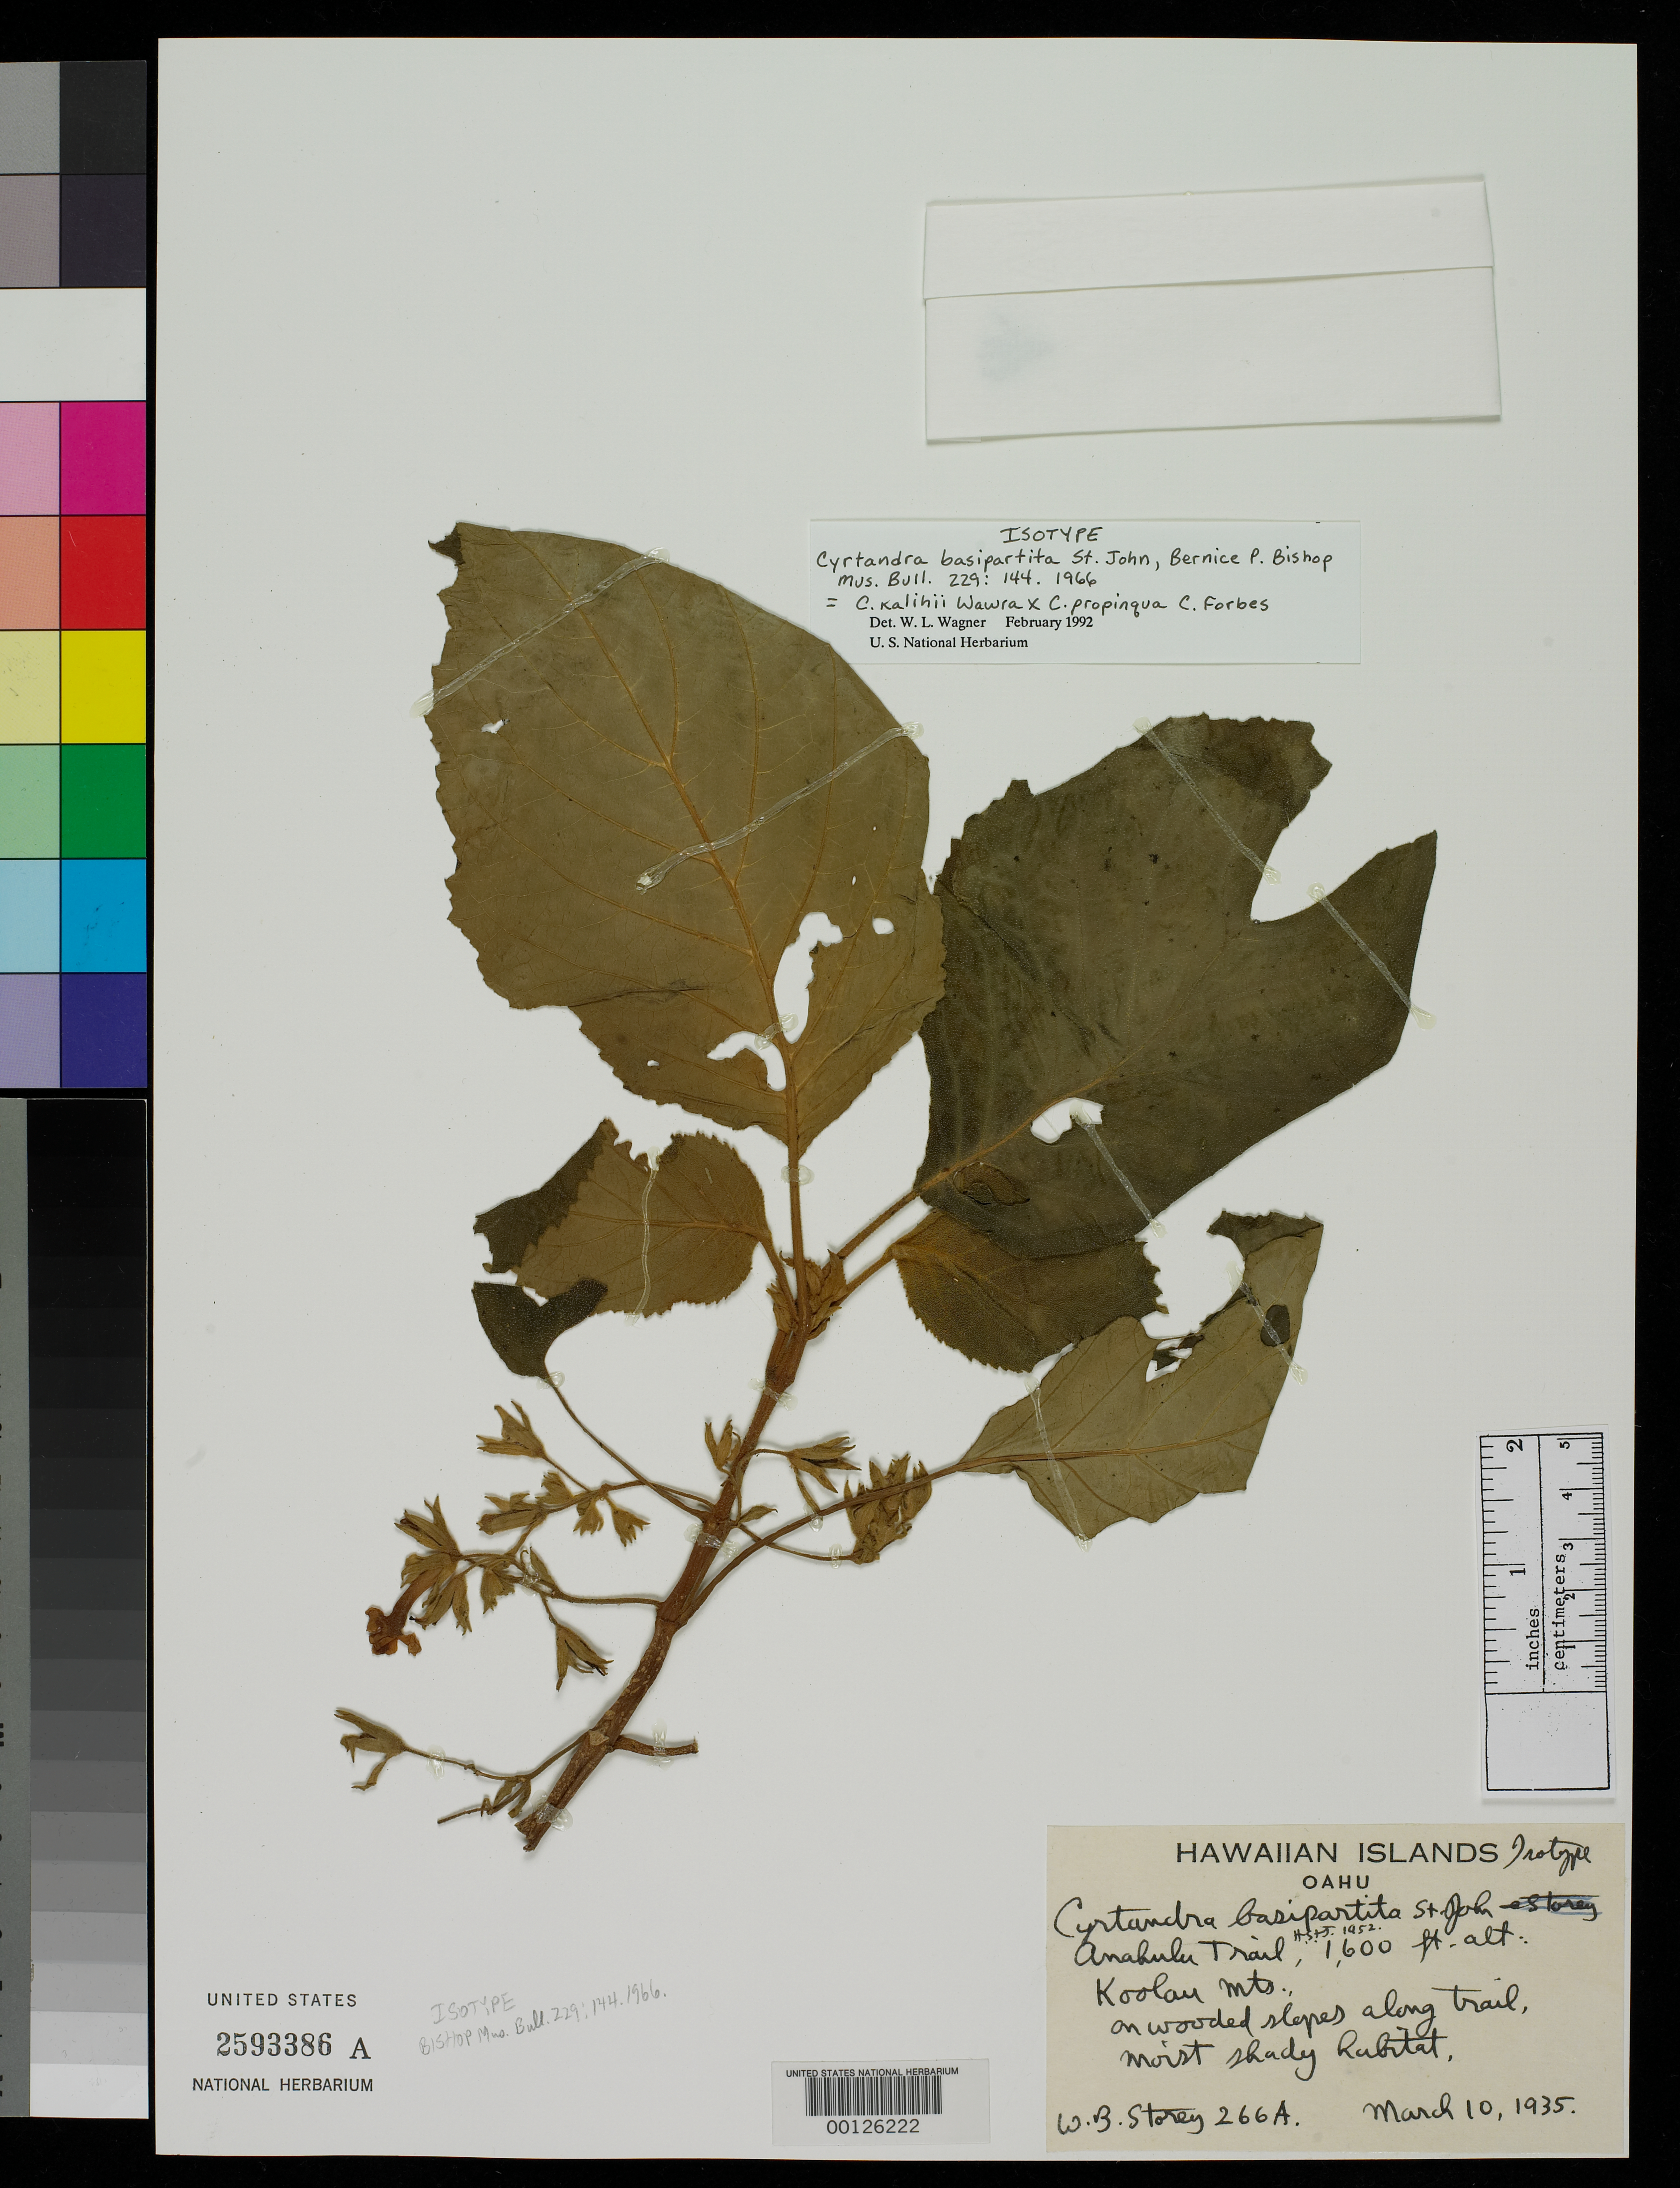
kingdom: Plantae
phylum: Tracheophyta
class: Magnoliopsida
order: Lamiales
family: Gesneriaceae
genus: Cyrtandra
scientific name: Cyrtandra basipartita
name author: H. St. John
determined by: Wagner, W. L., (BOT), Smithsonian Institution - National Museum of Natural History (UNITED STATES)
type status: Isotype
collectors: W. Storey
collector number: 266A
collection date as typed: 10 Mar 1935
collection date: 1935-03-10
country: United States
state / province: Hawaii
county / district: Honolulu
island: Oahu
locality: Anahulu Trail, Koolau Mts.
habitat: On wooded slopes along trail, moist shady habitat.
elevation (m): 488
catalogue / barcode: US 2593386A